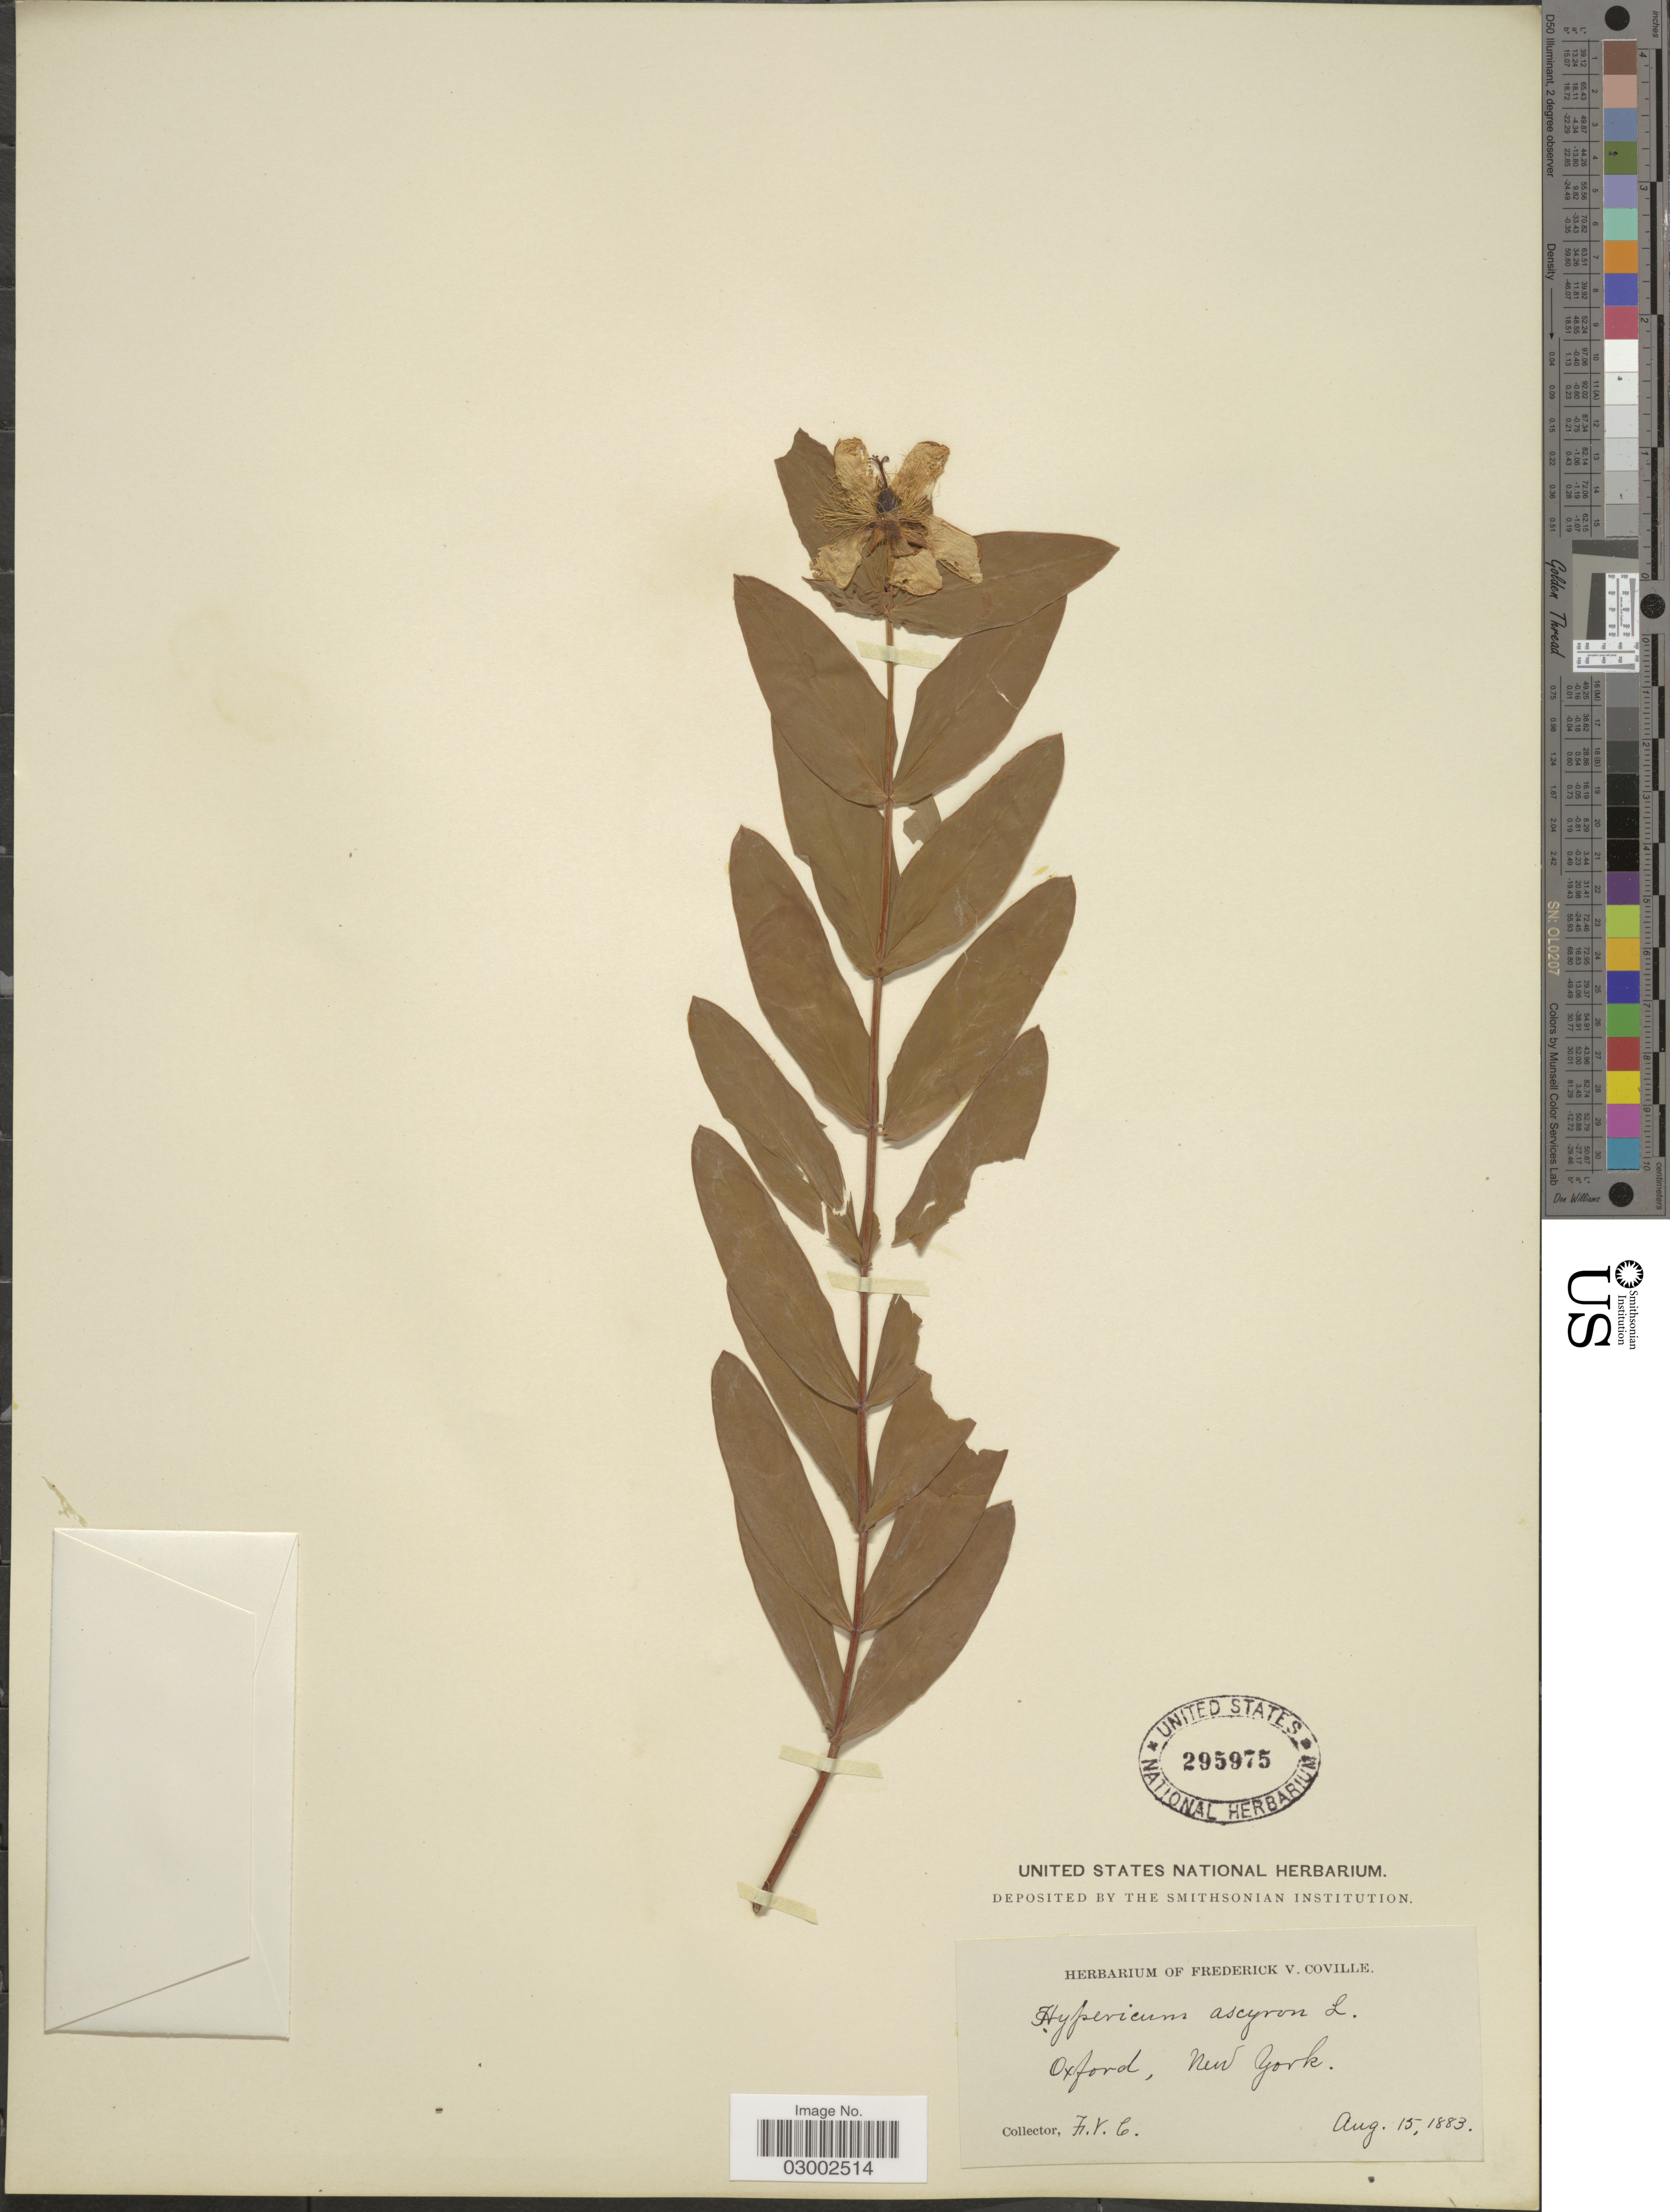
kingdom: Plantae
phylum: Tracheophyta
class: Magnoliopsida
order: Malpighiales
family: Hypericaceae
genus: Hypericum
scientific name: Hypericum ascyron subsp. pyramidatum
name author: (Aiton) N. Robson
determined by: Strong, Mark T., (BOT), Smithsonian Institution - National Museum of Natural History (UNITED STATES)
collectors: F. V. Coville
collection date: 1883-08-15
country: United States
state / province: New York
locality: Oxford.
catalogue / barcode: US 295975